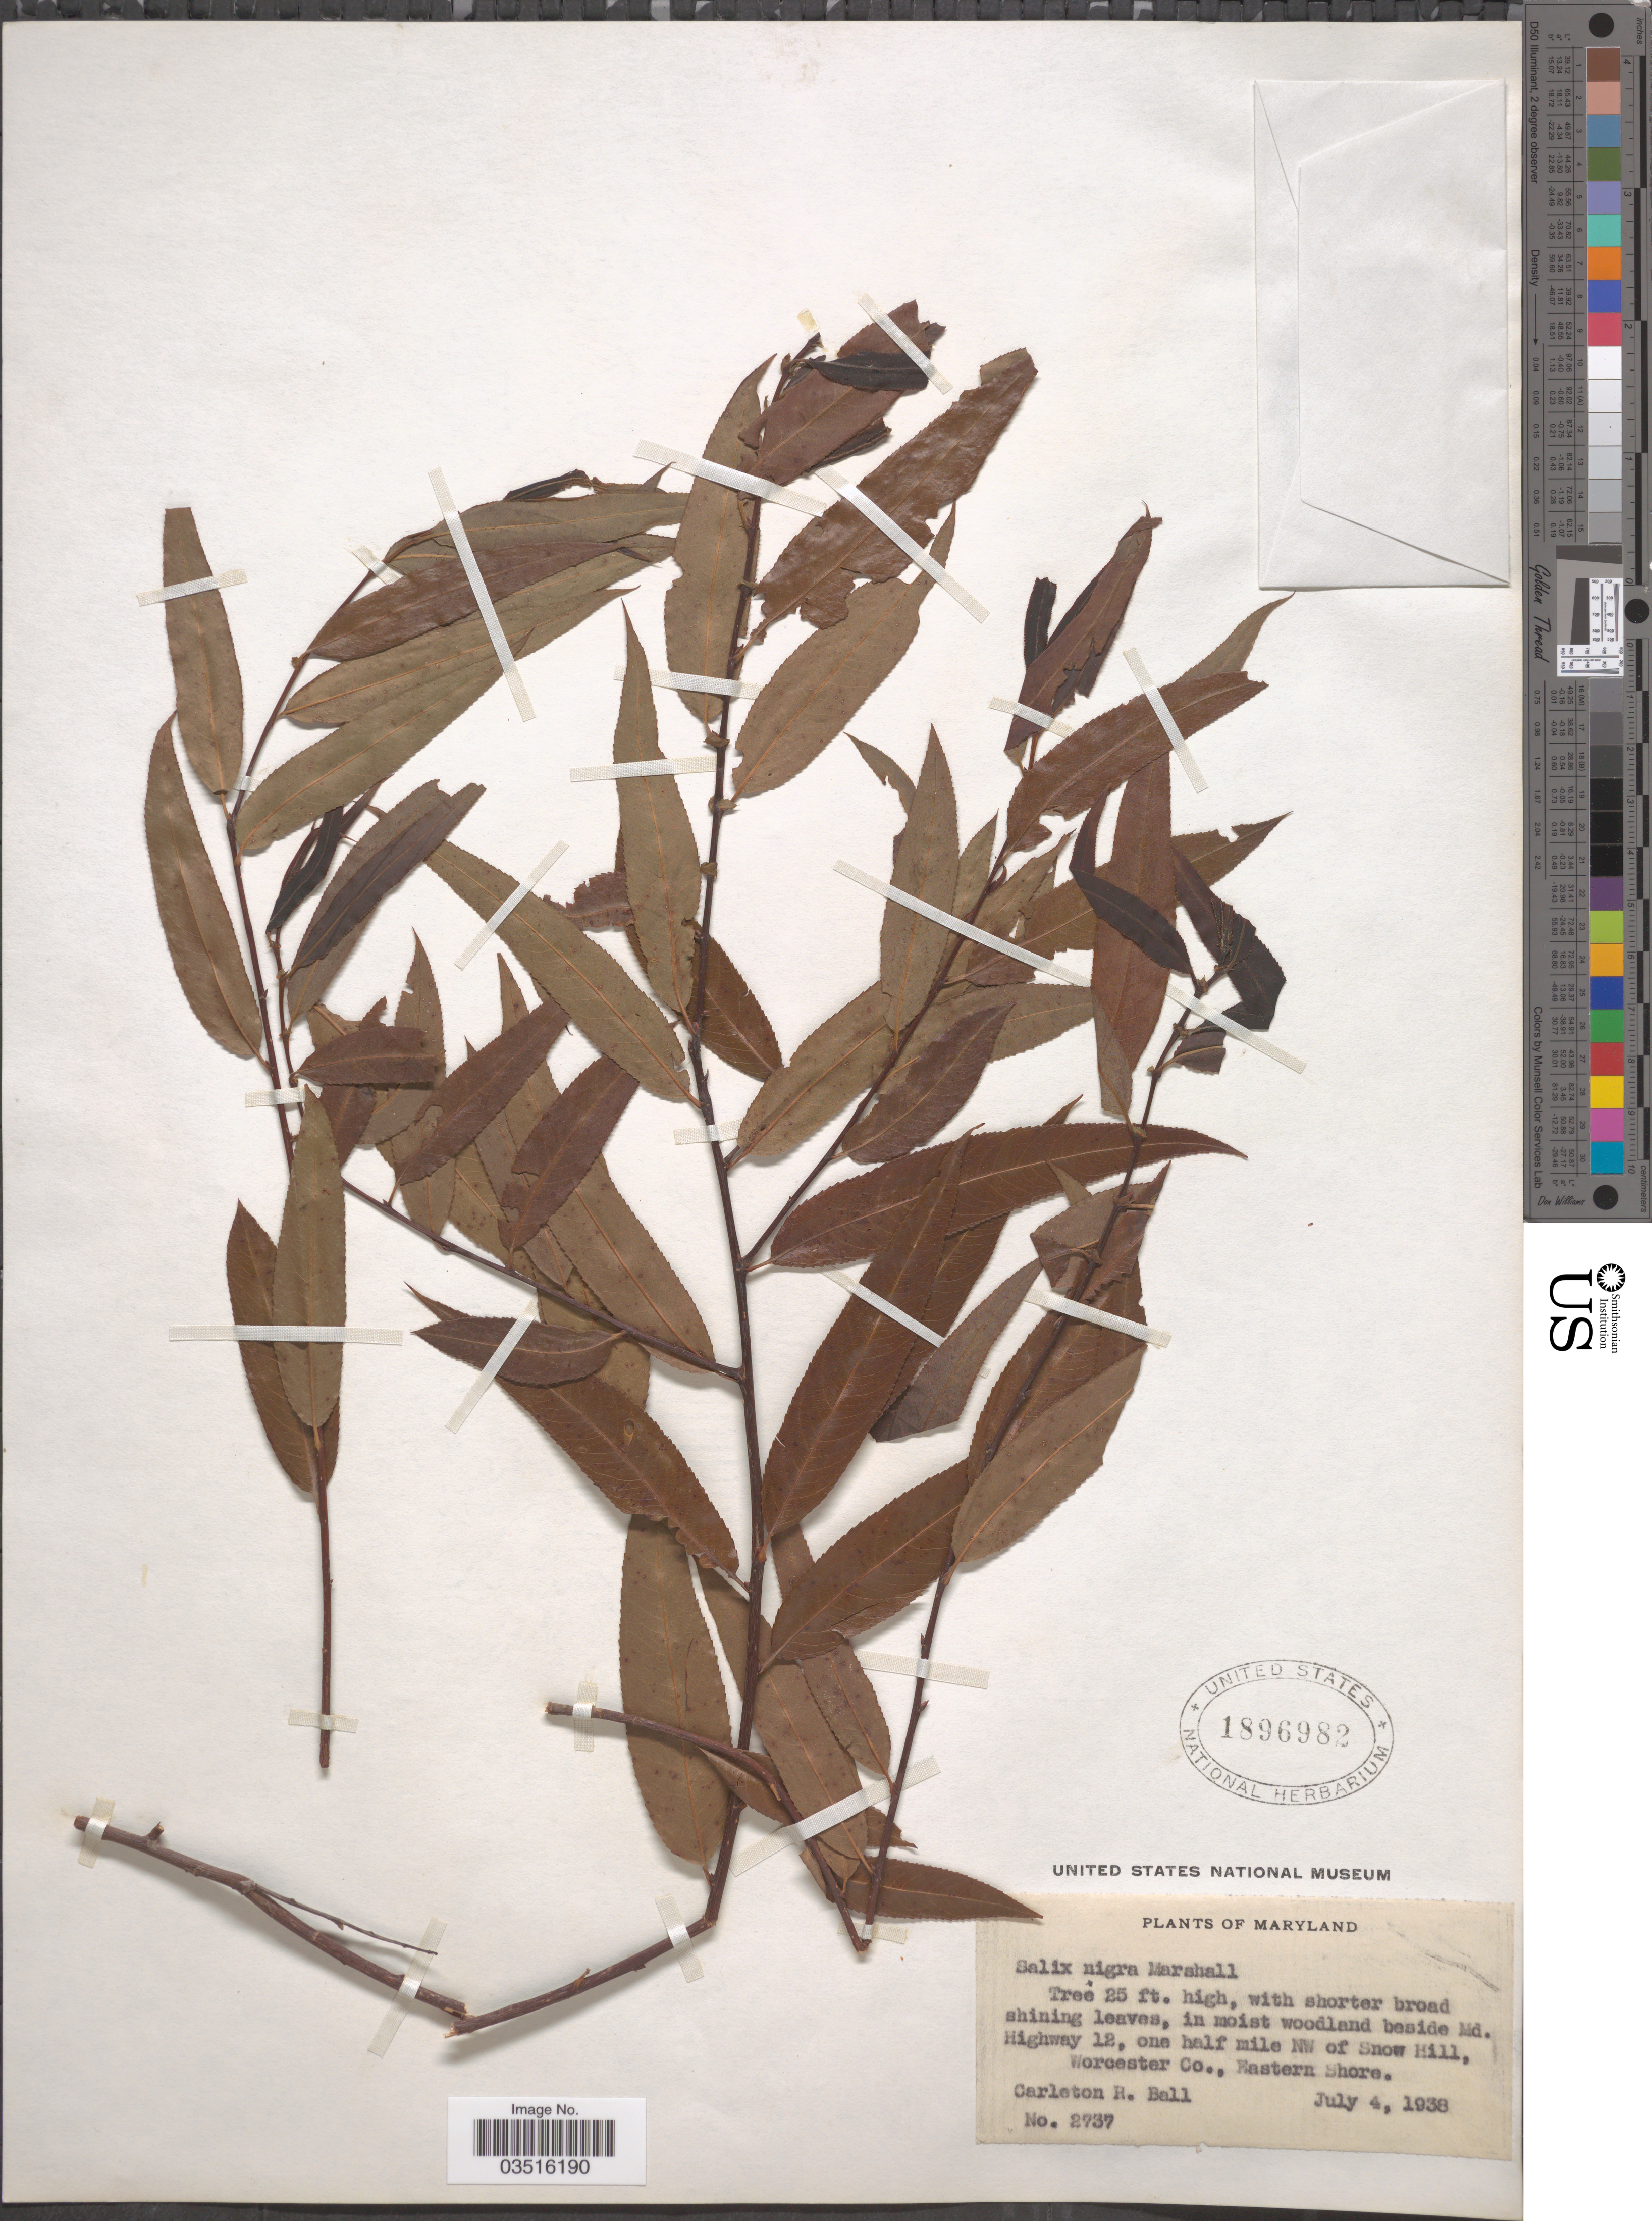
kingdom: Plantae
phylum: Tracheophyta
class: Magnoliopsida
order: Malpighiales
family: Salicaceae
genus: Salix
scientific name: Salix nigra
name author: Marshall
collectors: C. R. Ball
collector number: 2737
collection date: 1938-07-04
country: United States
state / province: Maryland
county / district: Worcester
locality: In moist woodland beside Md. Highway 12, one half mile NW of Snow Hill, Worcester Co., Eastern shore.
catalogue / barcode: US 1896982